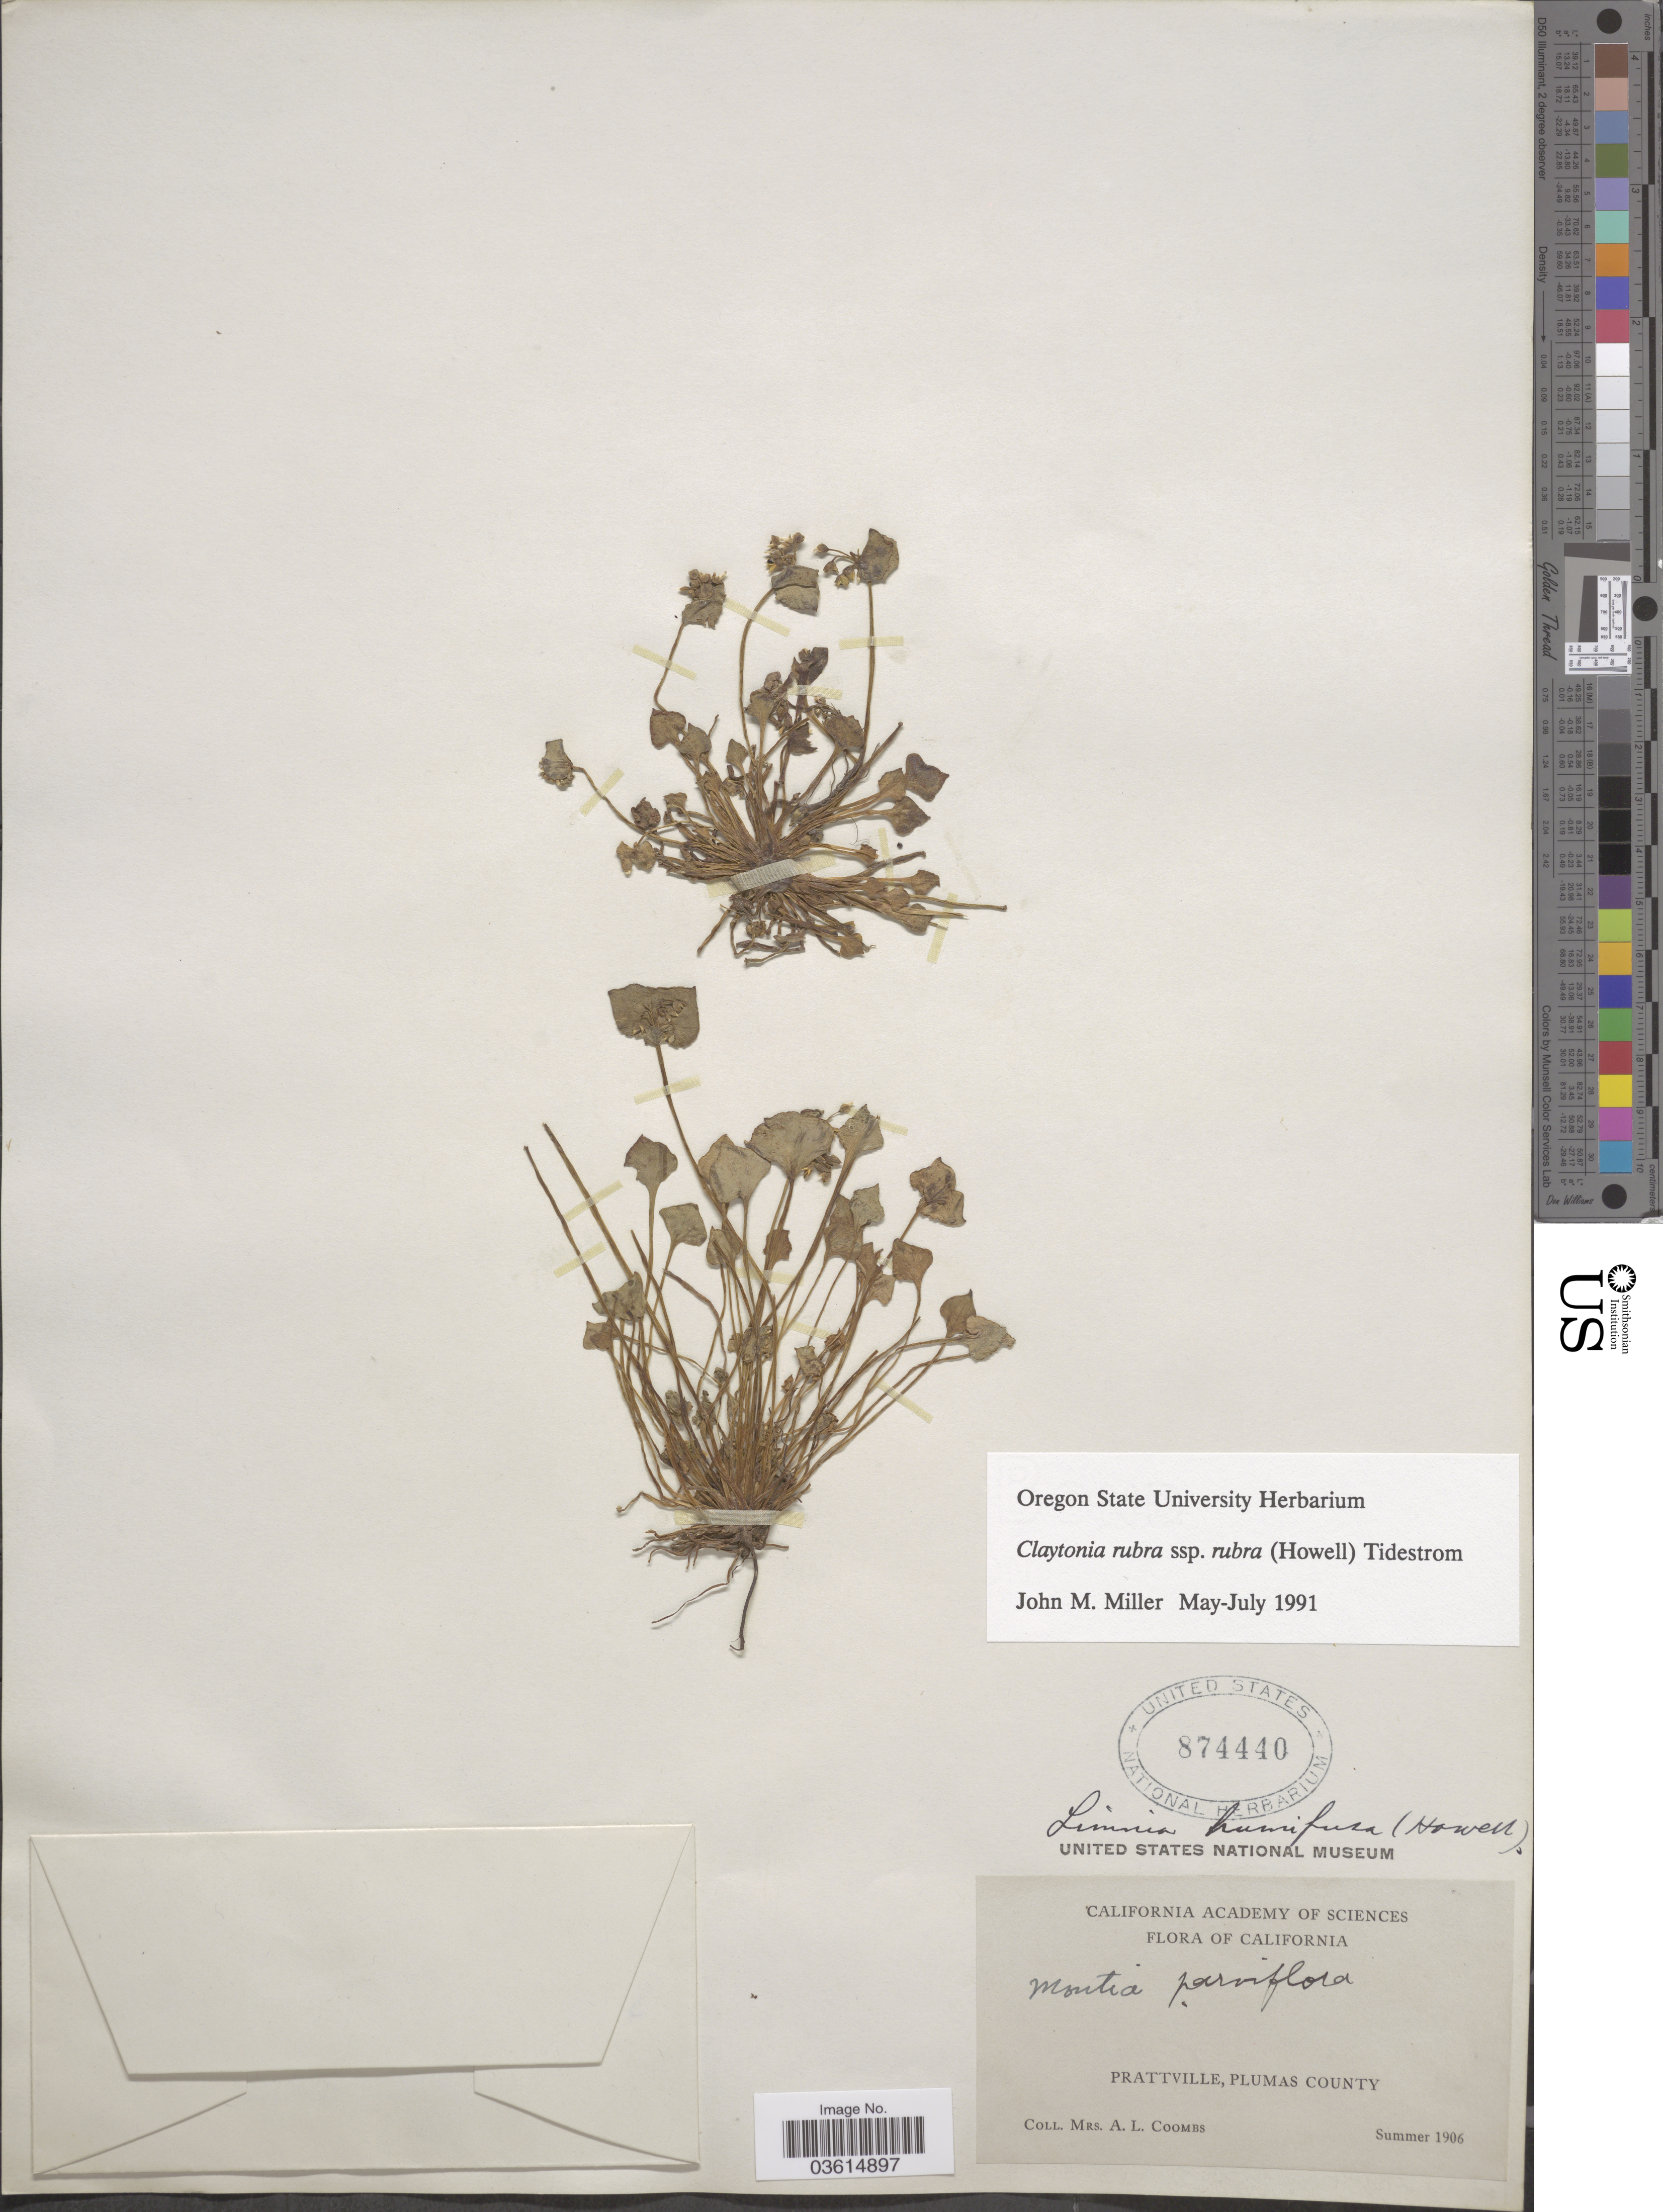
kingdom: Plantae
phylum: Tracheophyta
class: Magnoliopsida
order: Caryophyllales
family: Montiaceae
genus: Claytonia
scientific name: Claytonia rubra subsp. rubra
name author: (Howell) Tidestr.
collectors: A. Coombs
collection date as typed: Summer 1906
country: United States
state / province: California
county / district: Plumas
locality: Prattville, Plumas County.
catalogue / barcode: US 874440